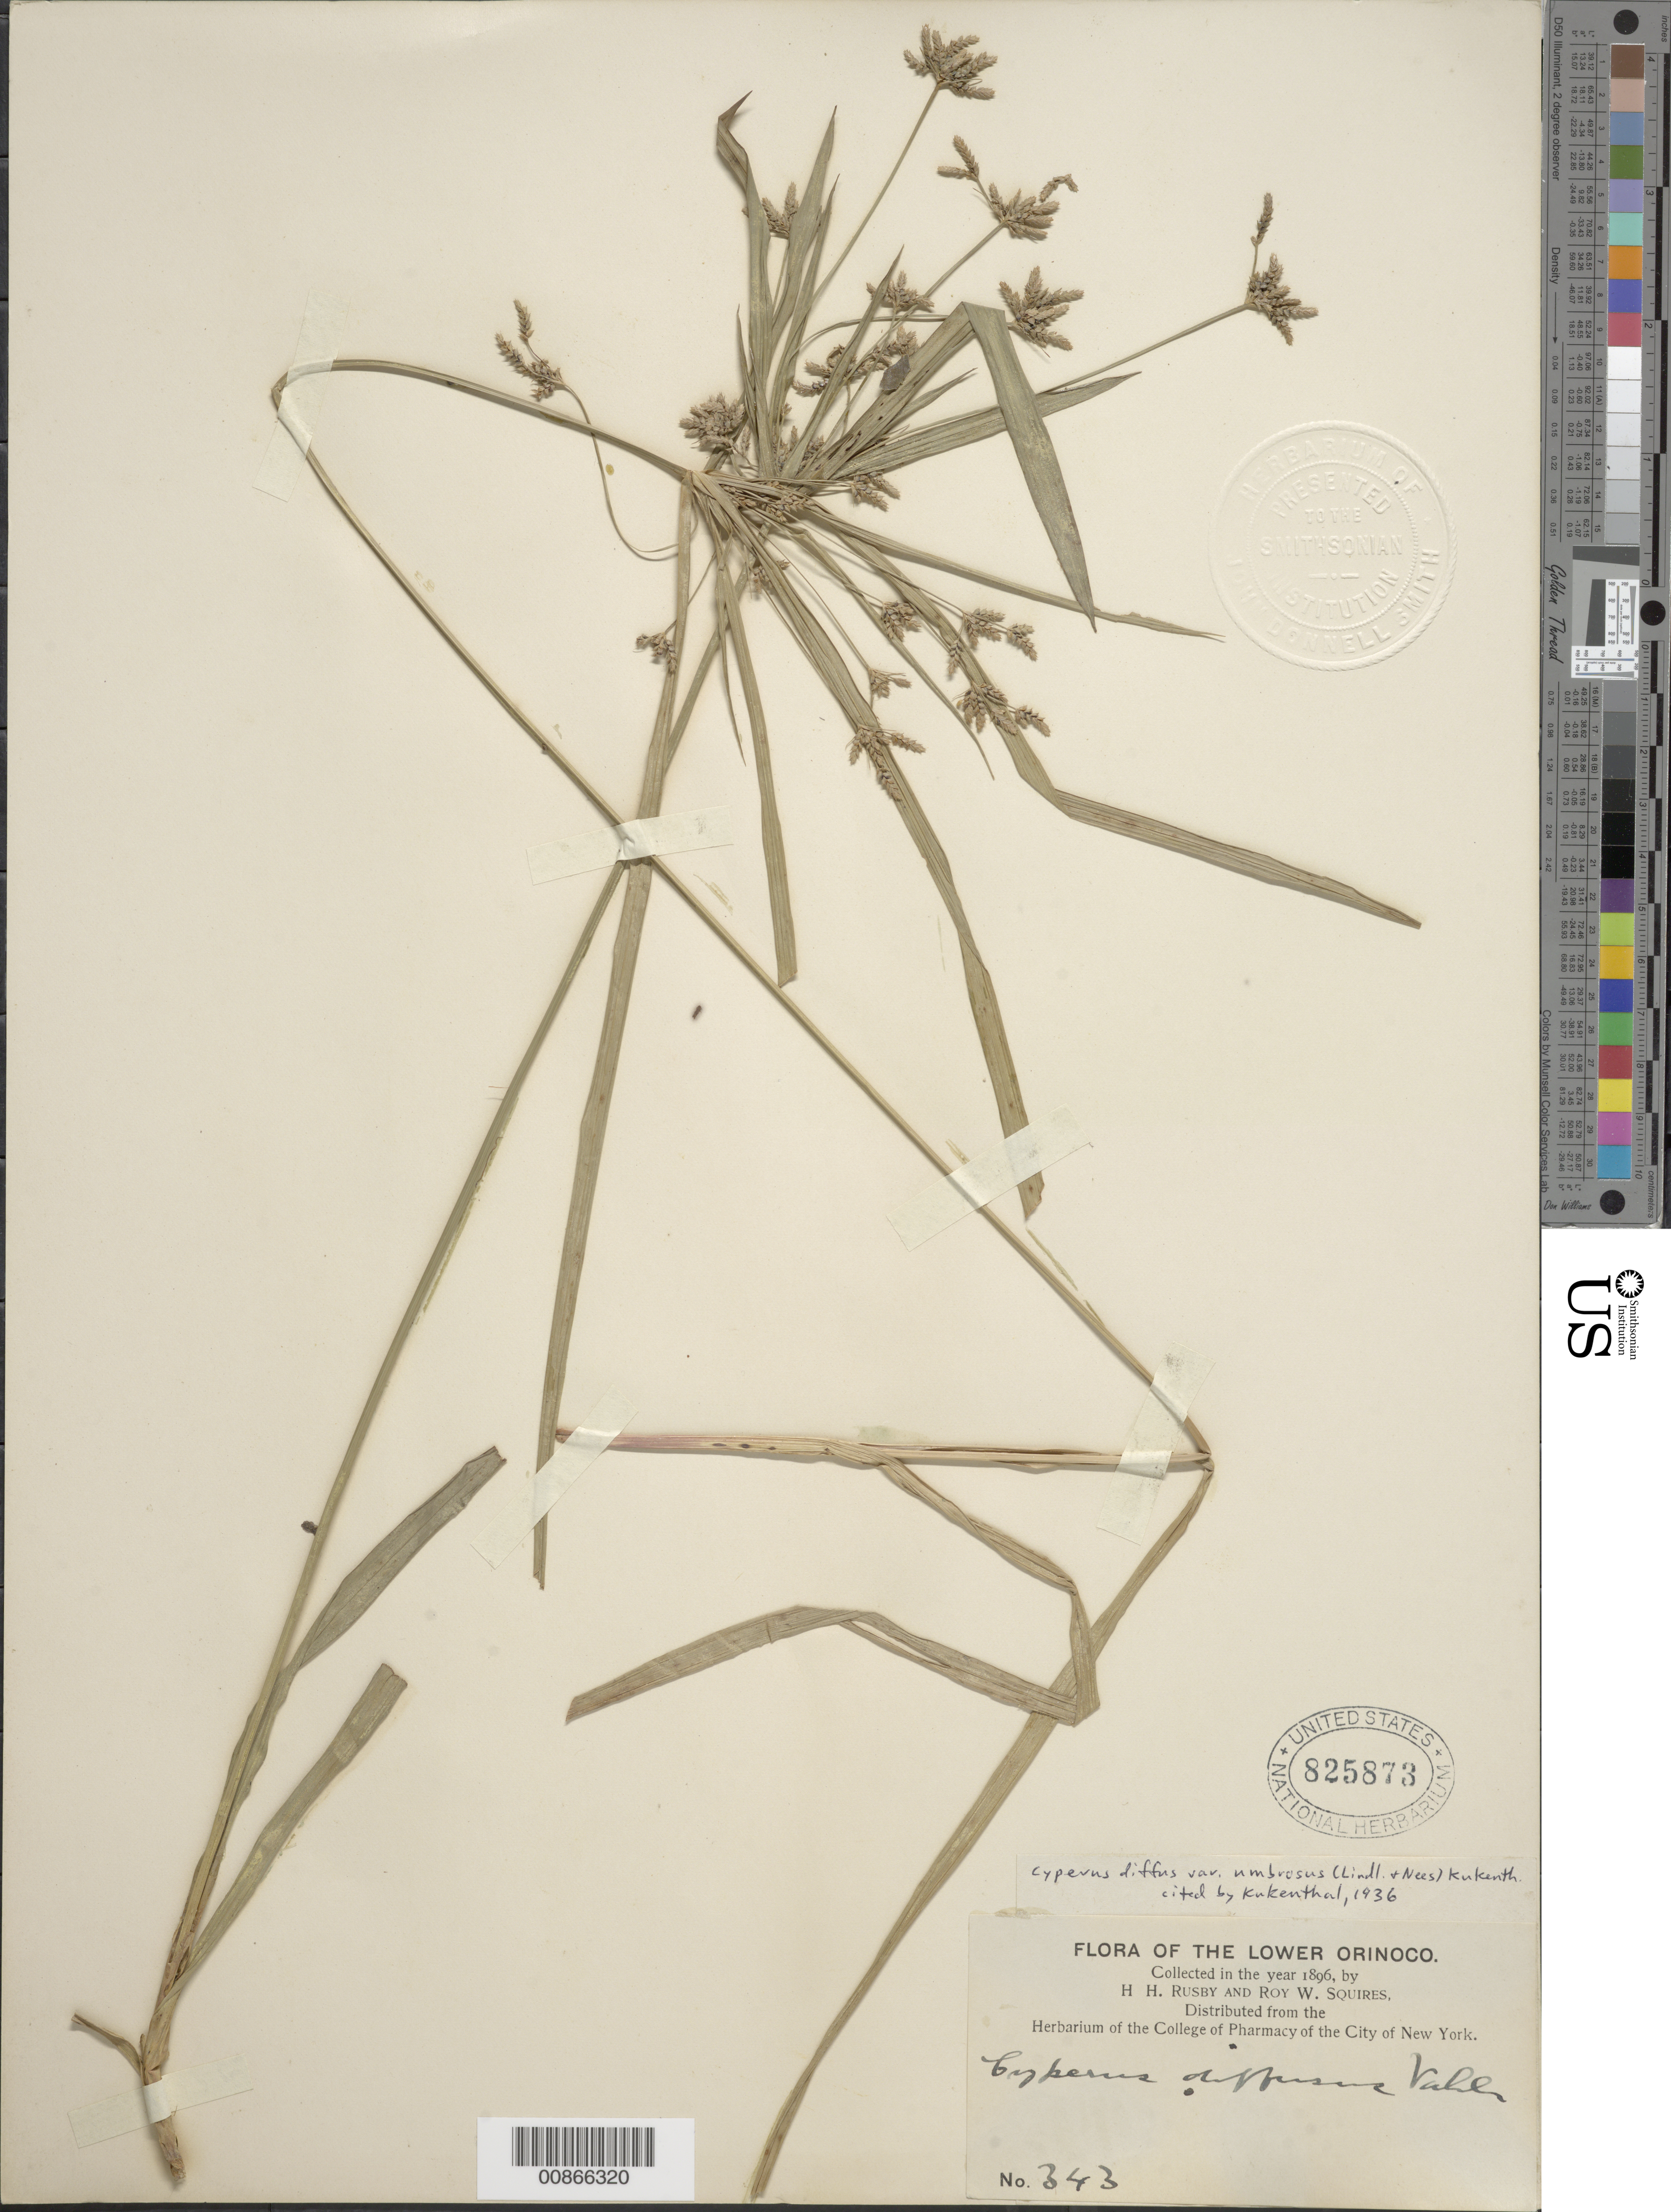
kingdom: Plantae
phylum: Tracheophyta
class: Liliopsida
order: Poales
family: Cyperaceae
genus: Cyperus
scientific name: Cyperus laxus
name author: Lam.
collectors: H. H. Rusby & R. Squires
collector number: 343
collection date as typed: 1896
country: Venezuela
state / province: Delta Amacuro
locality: Lower Orinoco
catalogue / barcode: US 825873